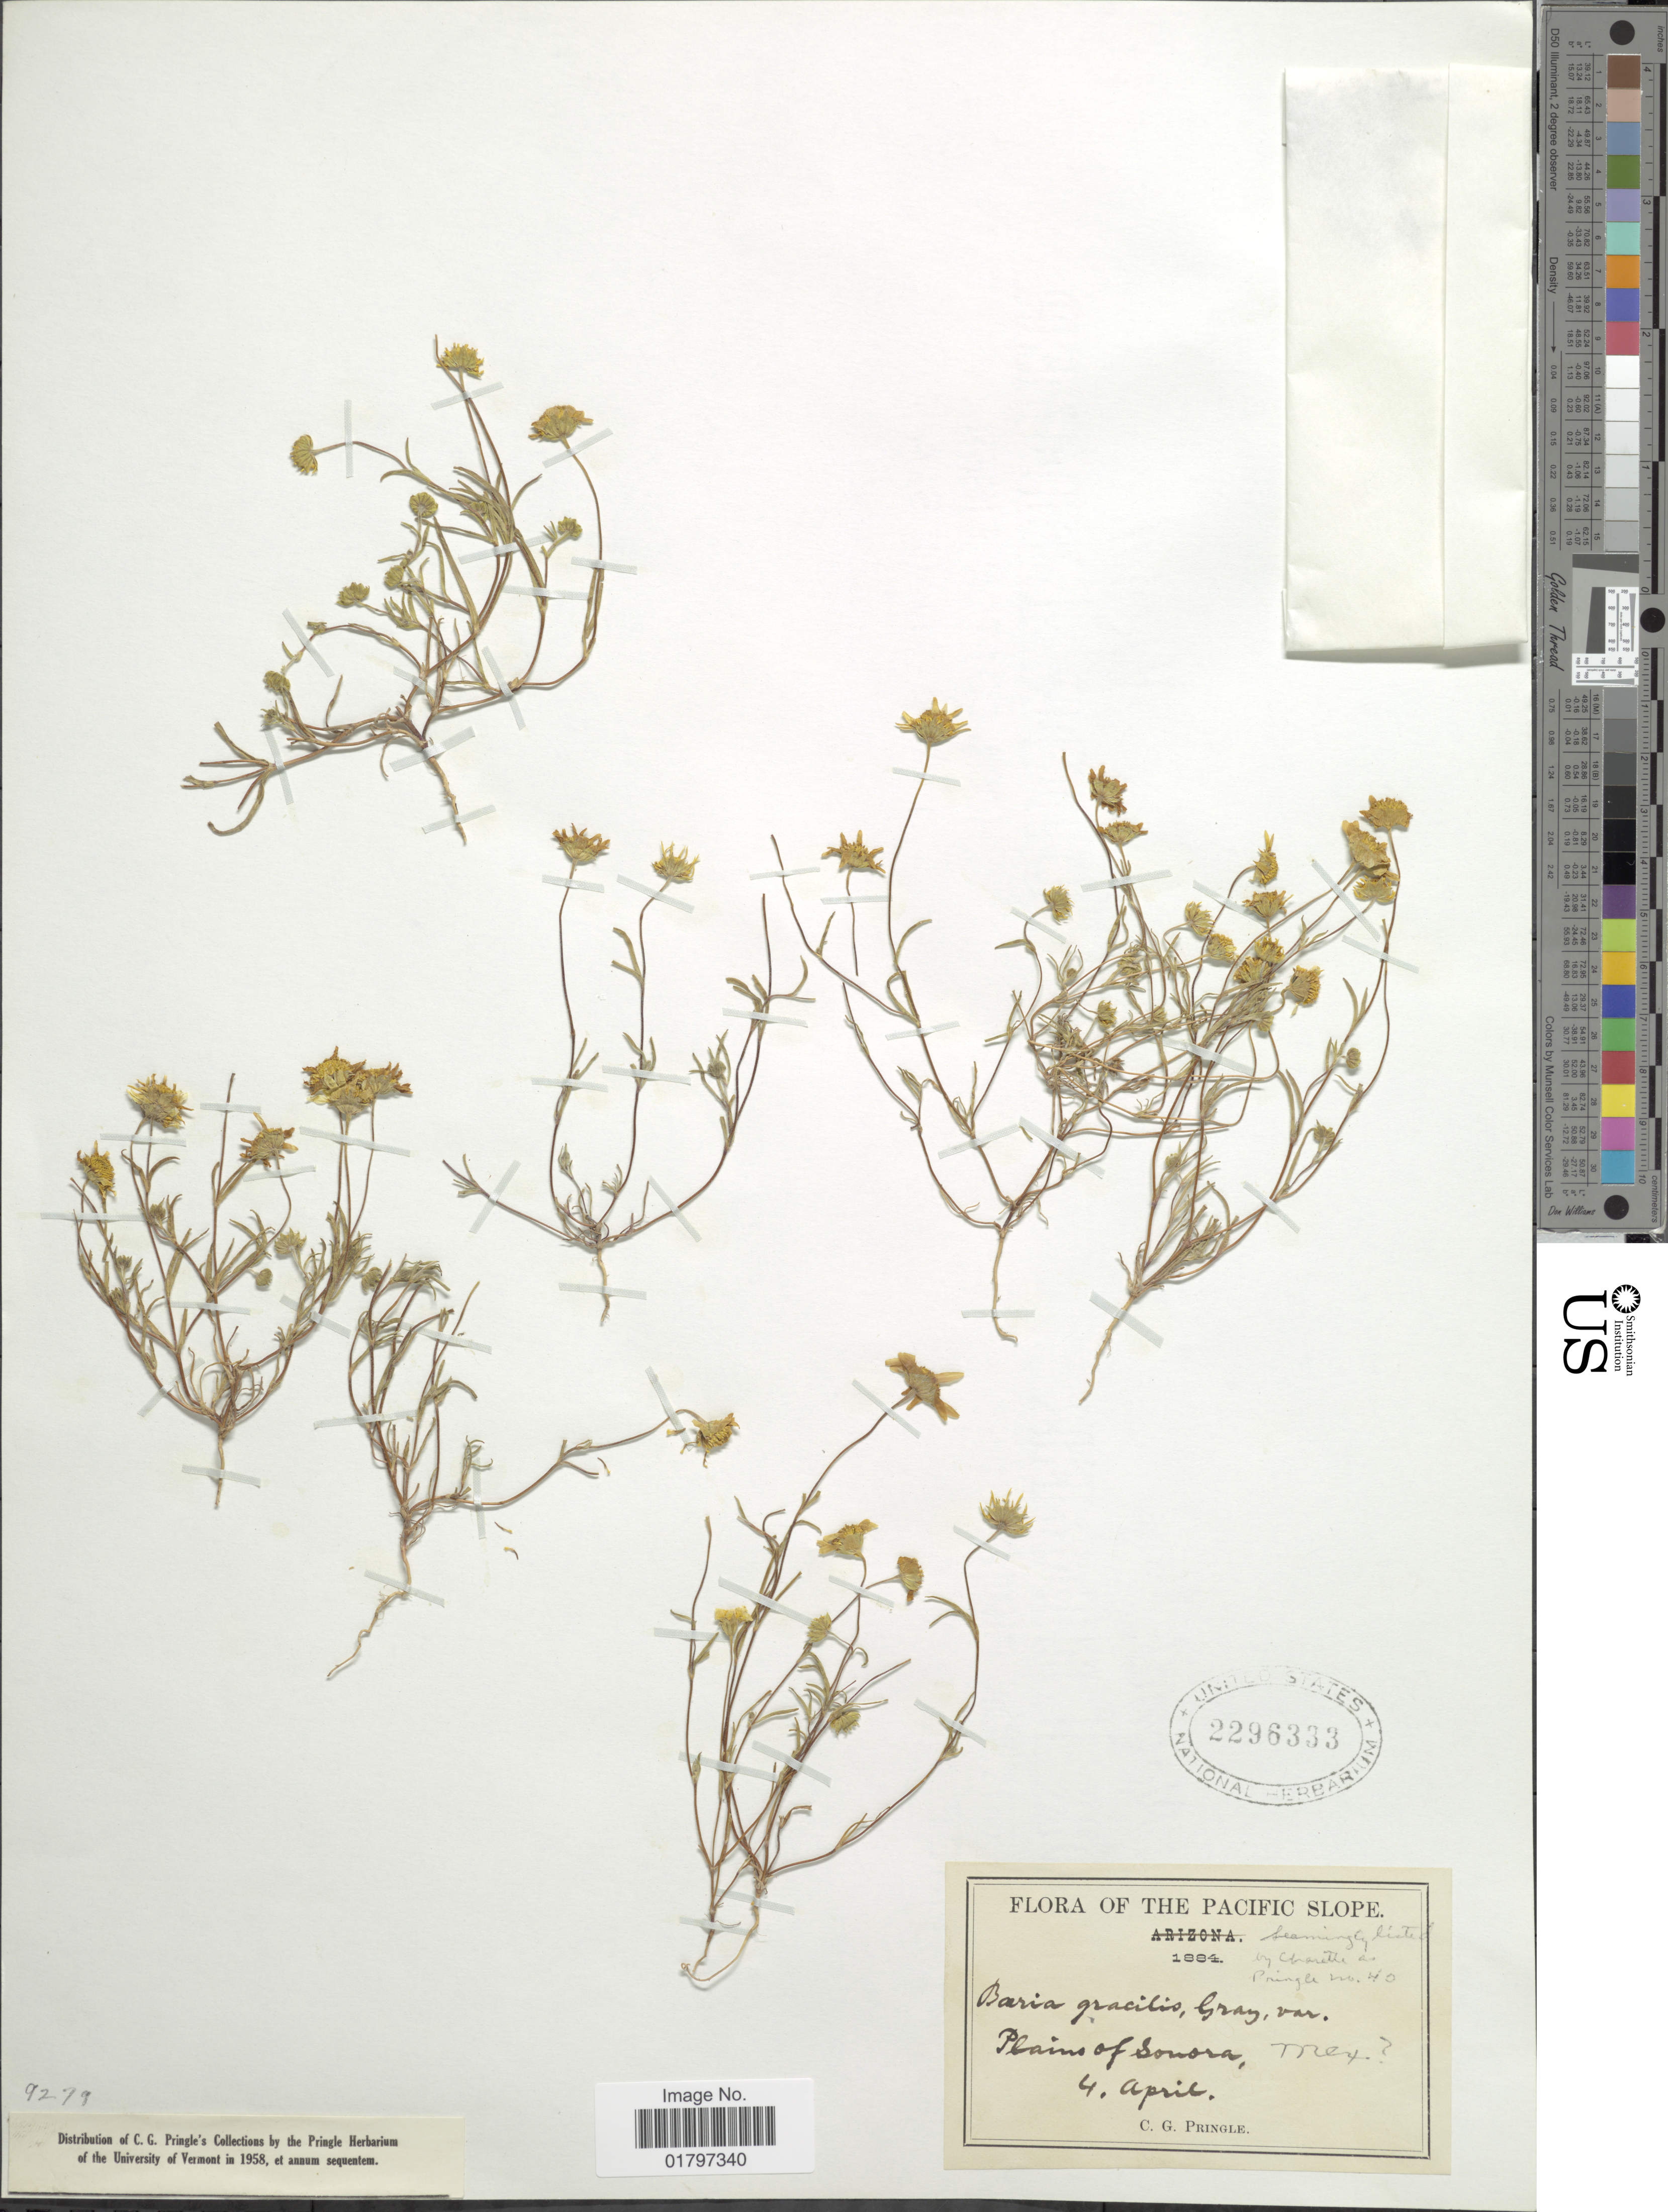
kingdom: Plantae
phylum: Tracheophyta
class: Magnoliopsida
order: Asterales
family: Asteraceae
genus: Lasthenia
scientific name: Lasthenia chrysostoma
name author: (Fisch. & C.A. Mey.) Greene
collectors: C. G. Pringle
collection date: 1884-04-04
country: Mexico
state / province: Sonora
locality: Pacific Slope. Plains of Sonora, Mex.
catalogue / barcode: US 2296333